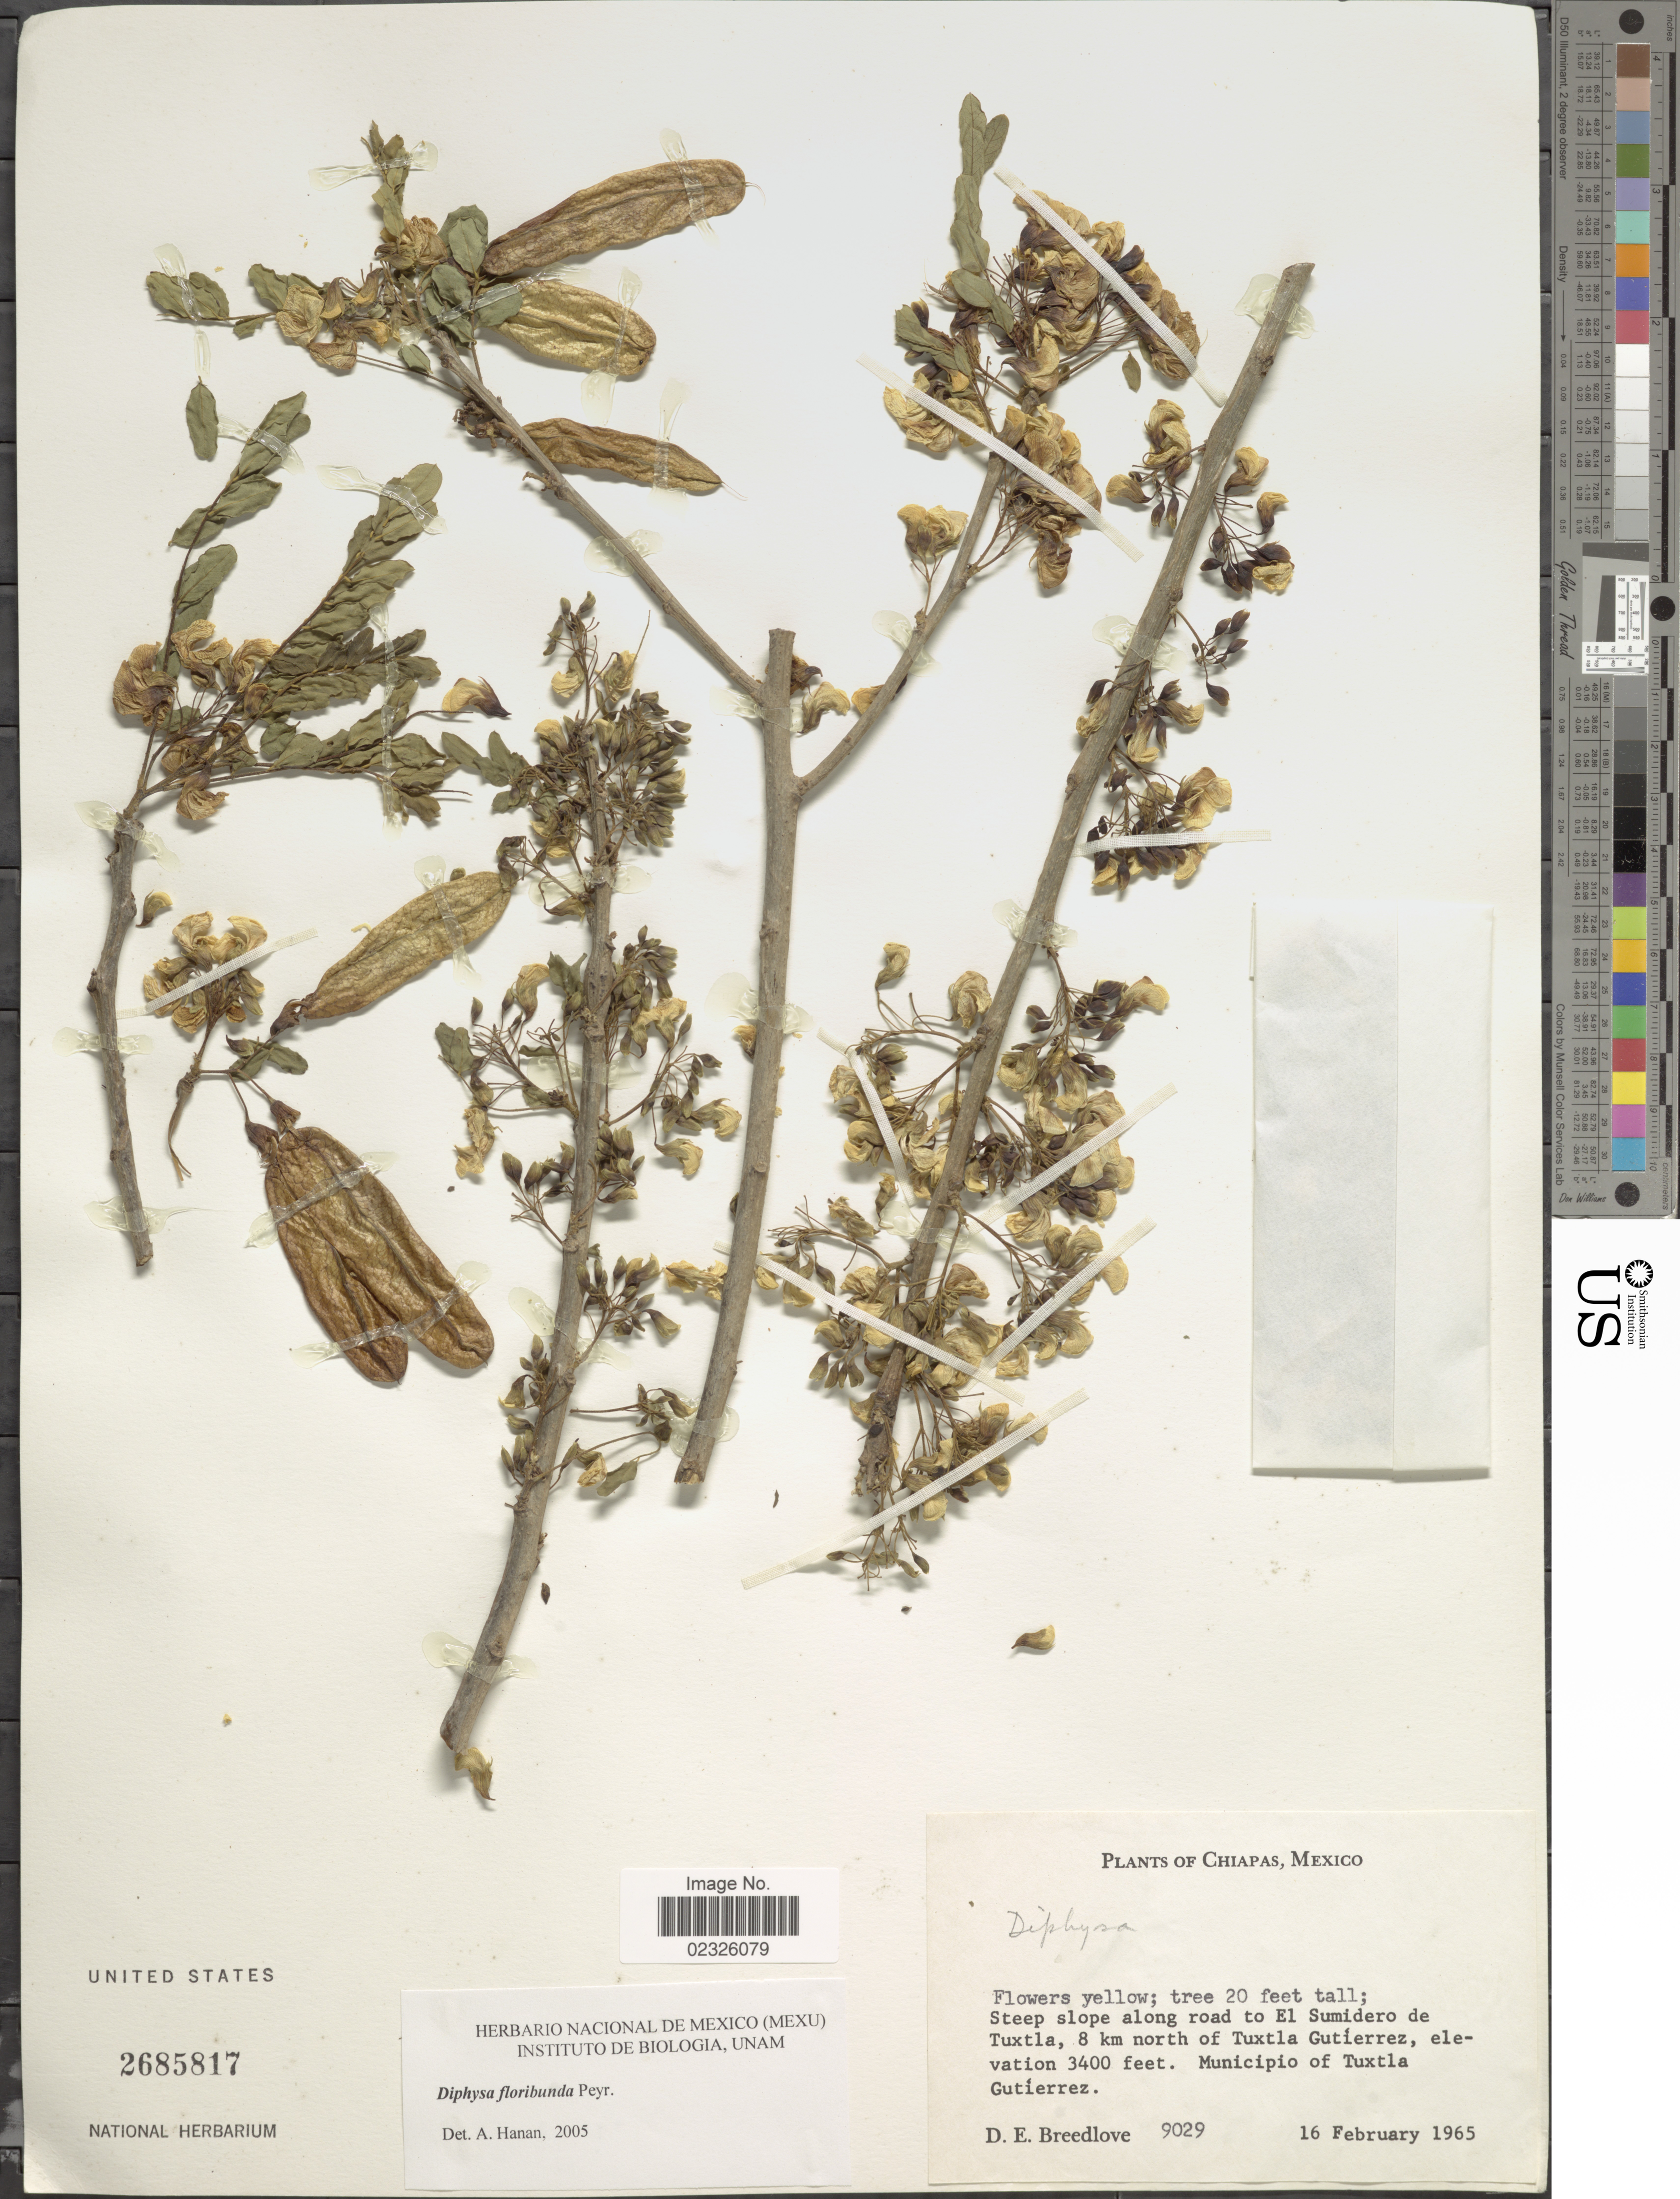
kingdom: Plantae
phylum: Tracheophyta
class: Magnoliopsida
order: Fabales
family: Fabaceae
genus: Diphysa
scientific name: Diphysa floribunda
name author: Peyr.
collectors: D. E. Breedlove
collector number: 9029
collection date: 1965-02-16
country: Mexico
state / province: Chiapas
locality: Steep slope along road to El Sumidero de Tuxtla, 8 km north of Tuxtla Gutíerrez. Municipio of Tuxtla Gutíerrez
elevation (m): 1036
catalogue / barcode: US 2685817